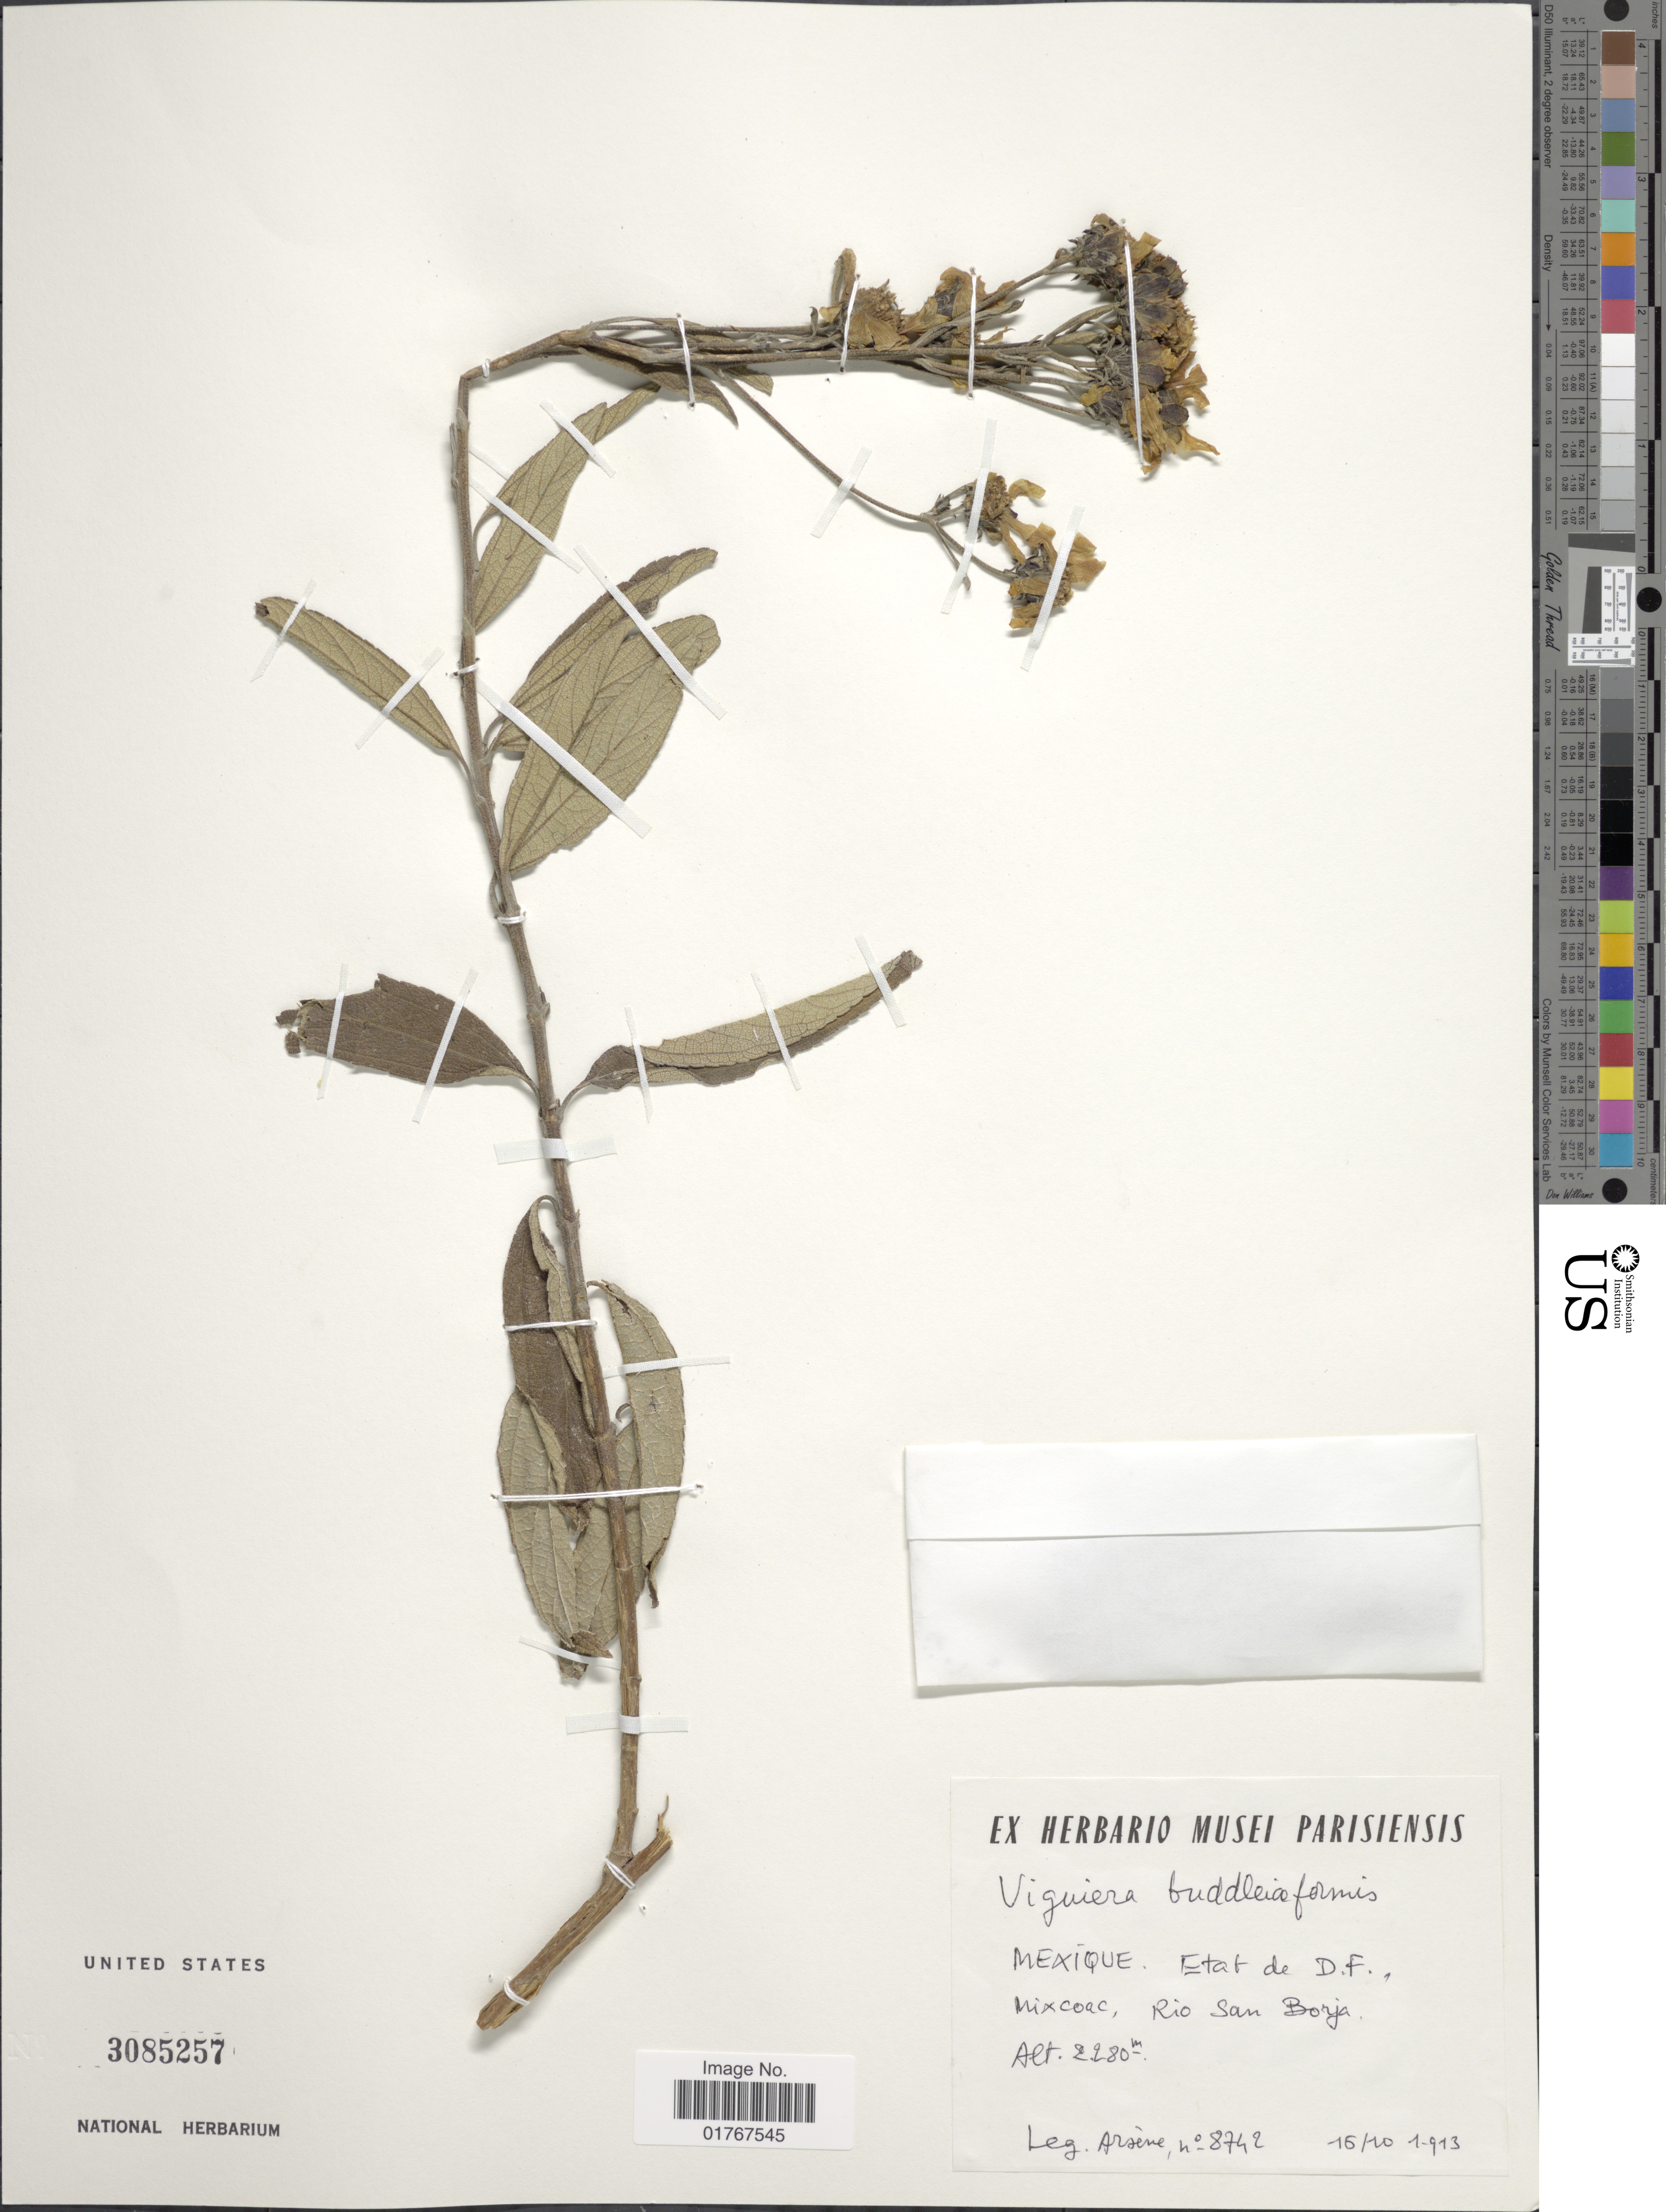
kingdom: Plantae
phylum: Tracheophyta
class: Magnoliopsida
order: Asterales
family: Asteraceae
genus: Viguiera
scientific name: Viguiera buddleiaformis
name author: (DC.) Benth. & Hook.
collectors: -- Arsène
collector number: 8742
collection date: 1913-10-16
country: Mexico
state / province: Distrito Federal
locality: Mixcoac, Riv San Borja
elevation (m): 2280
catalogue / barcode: US 3085257